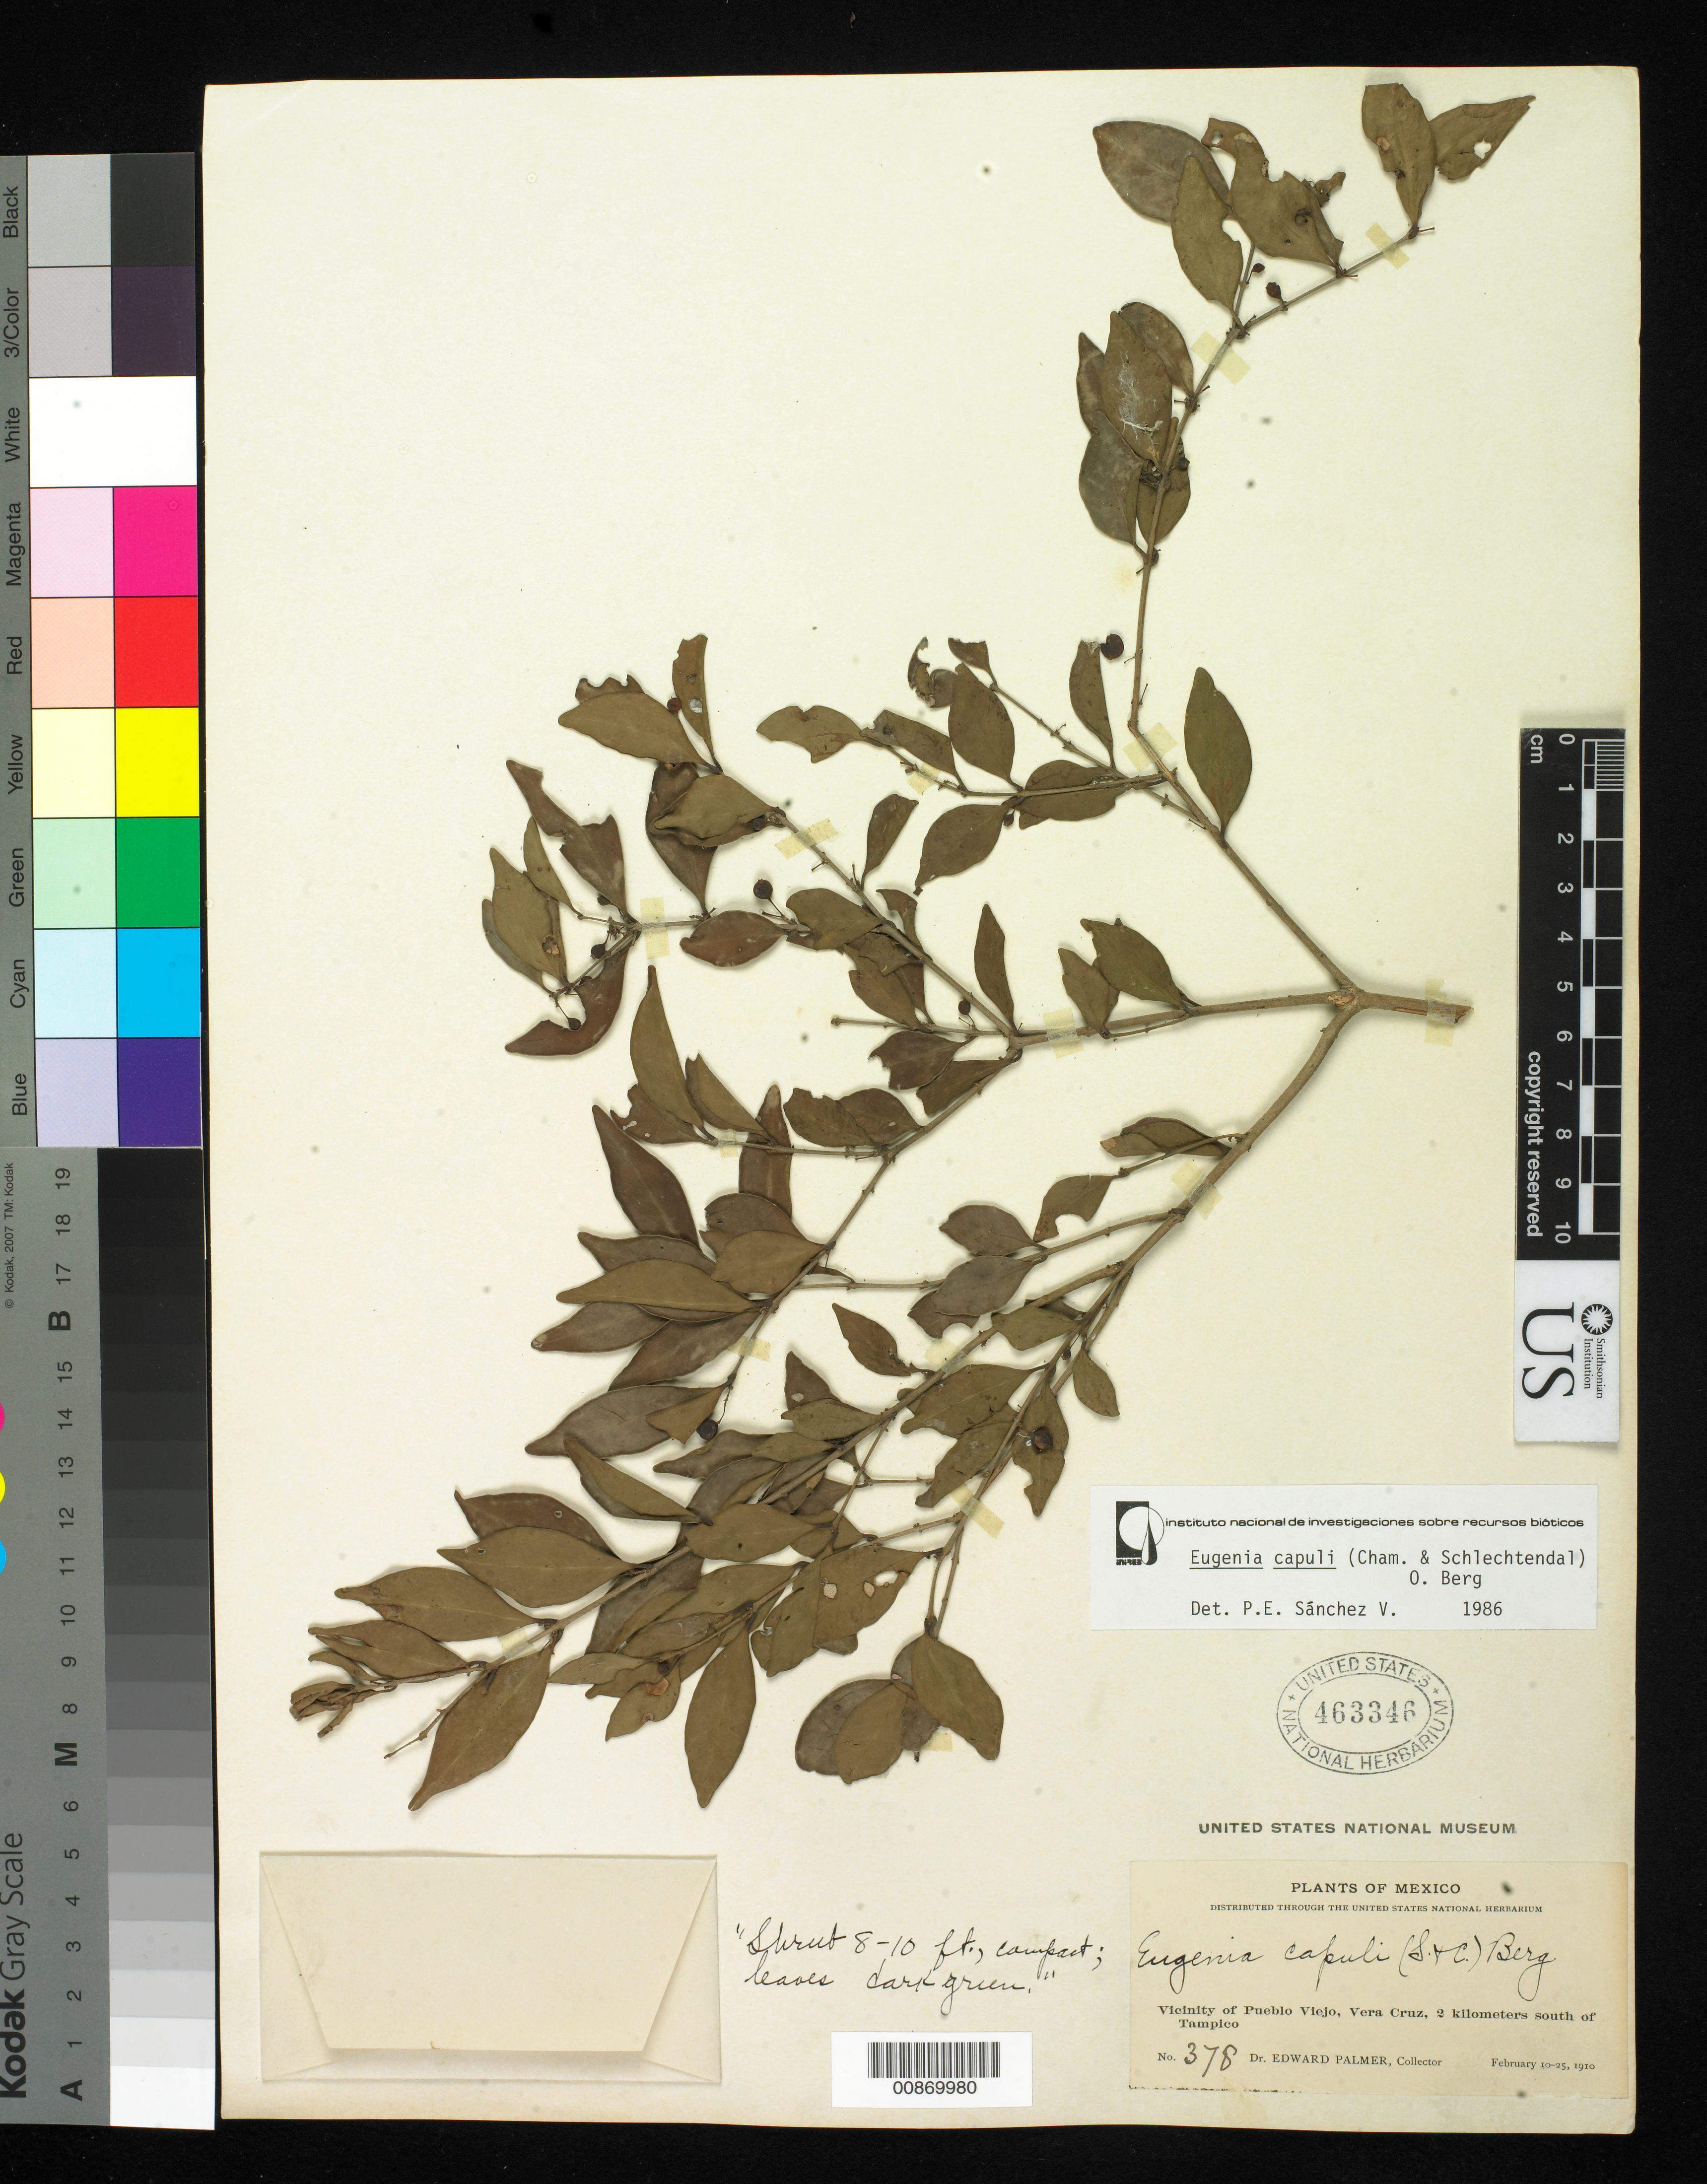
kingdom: Plantae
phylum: Tracheophyta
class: Magnoliopsida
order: Myrtales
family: Myrtaceae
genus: Eugenia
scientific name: Eugenia capuli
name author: (Schltdl. & Cham.) Hook. & Arn.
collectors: E. Palmer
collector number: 378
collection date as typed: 10 Feb 1910 to 25 Feb 1910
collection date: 1910-02-10/1910-02-25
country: Mexico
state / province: Veracruz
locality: Vicinity of Pueblo Viejo, Veracruz, 2 kilometers south of Tampico.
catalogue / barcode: US 463346